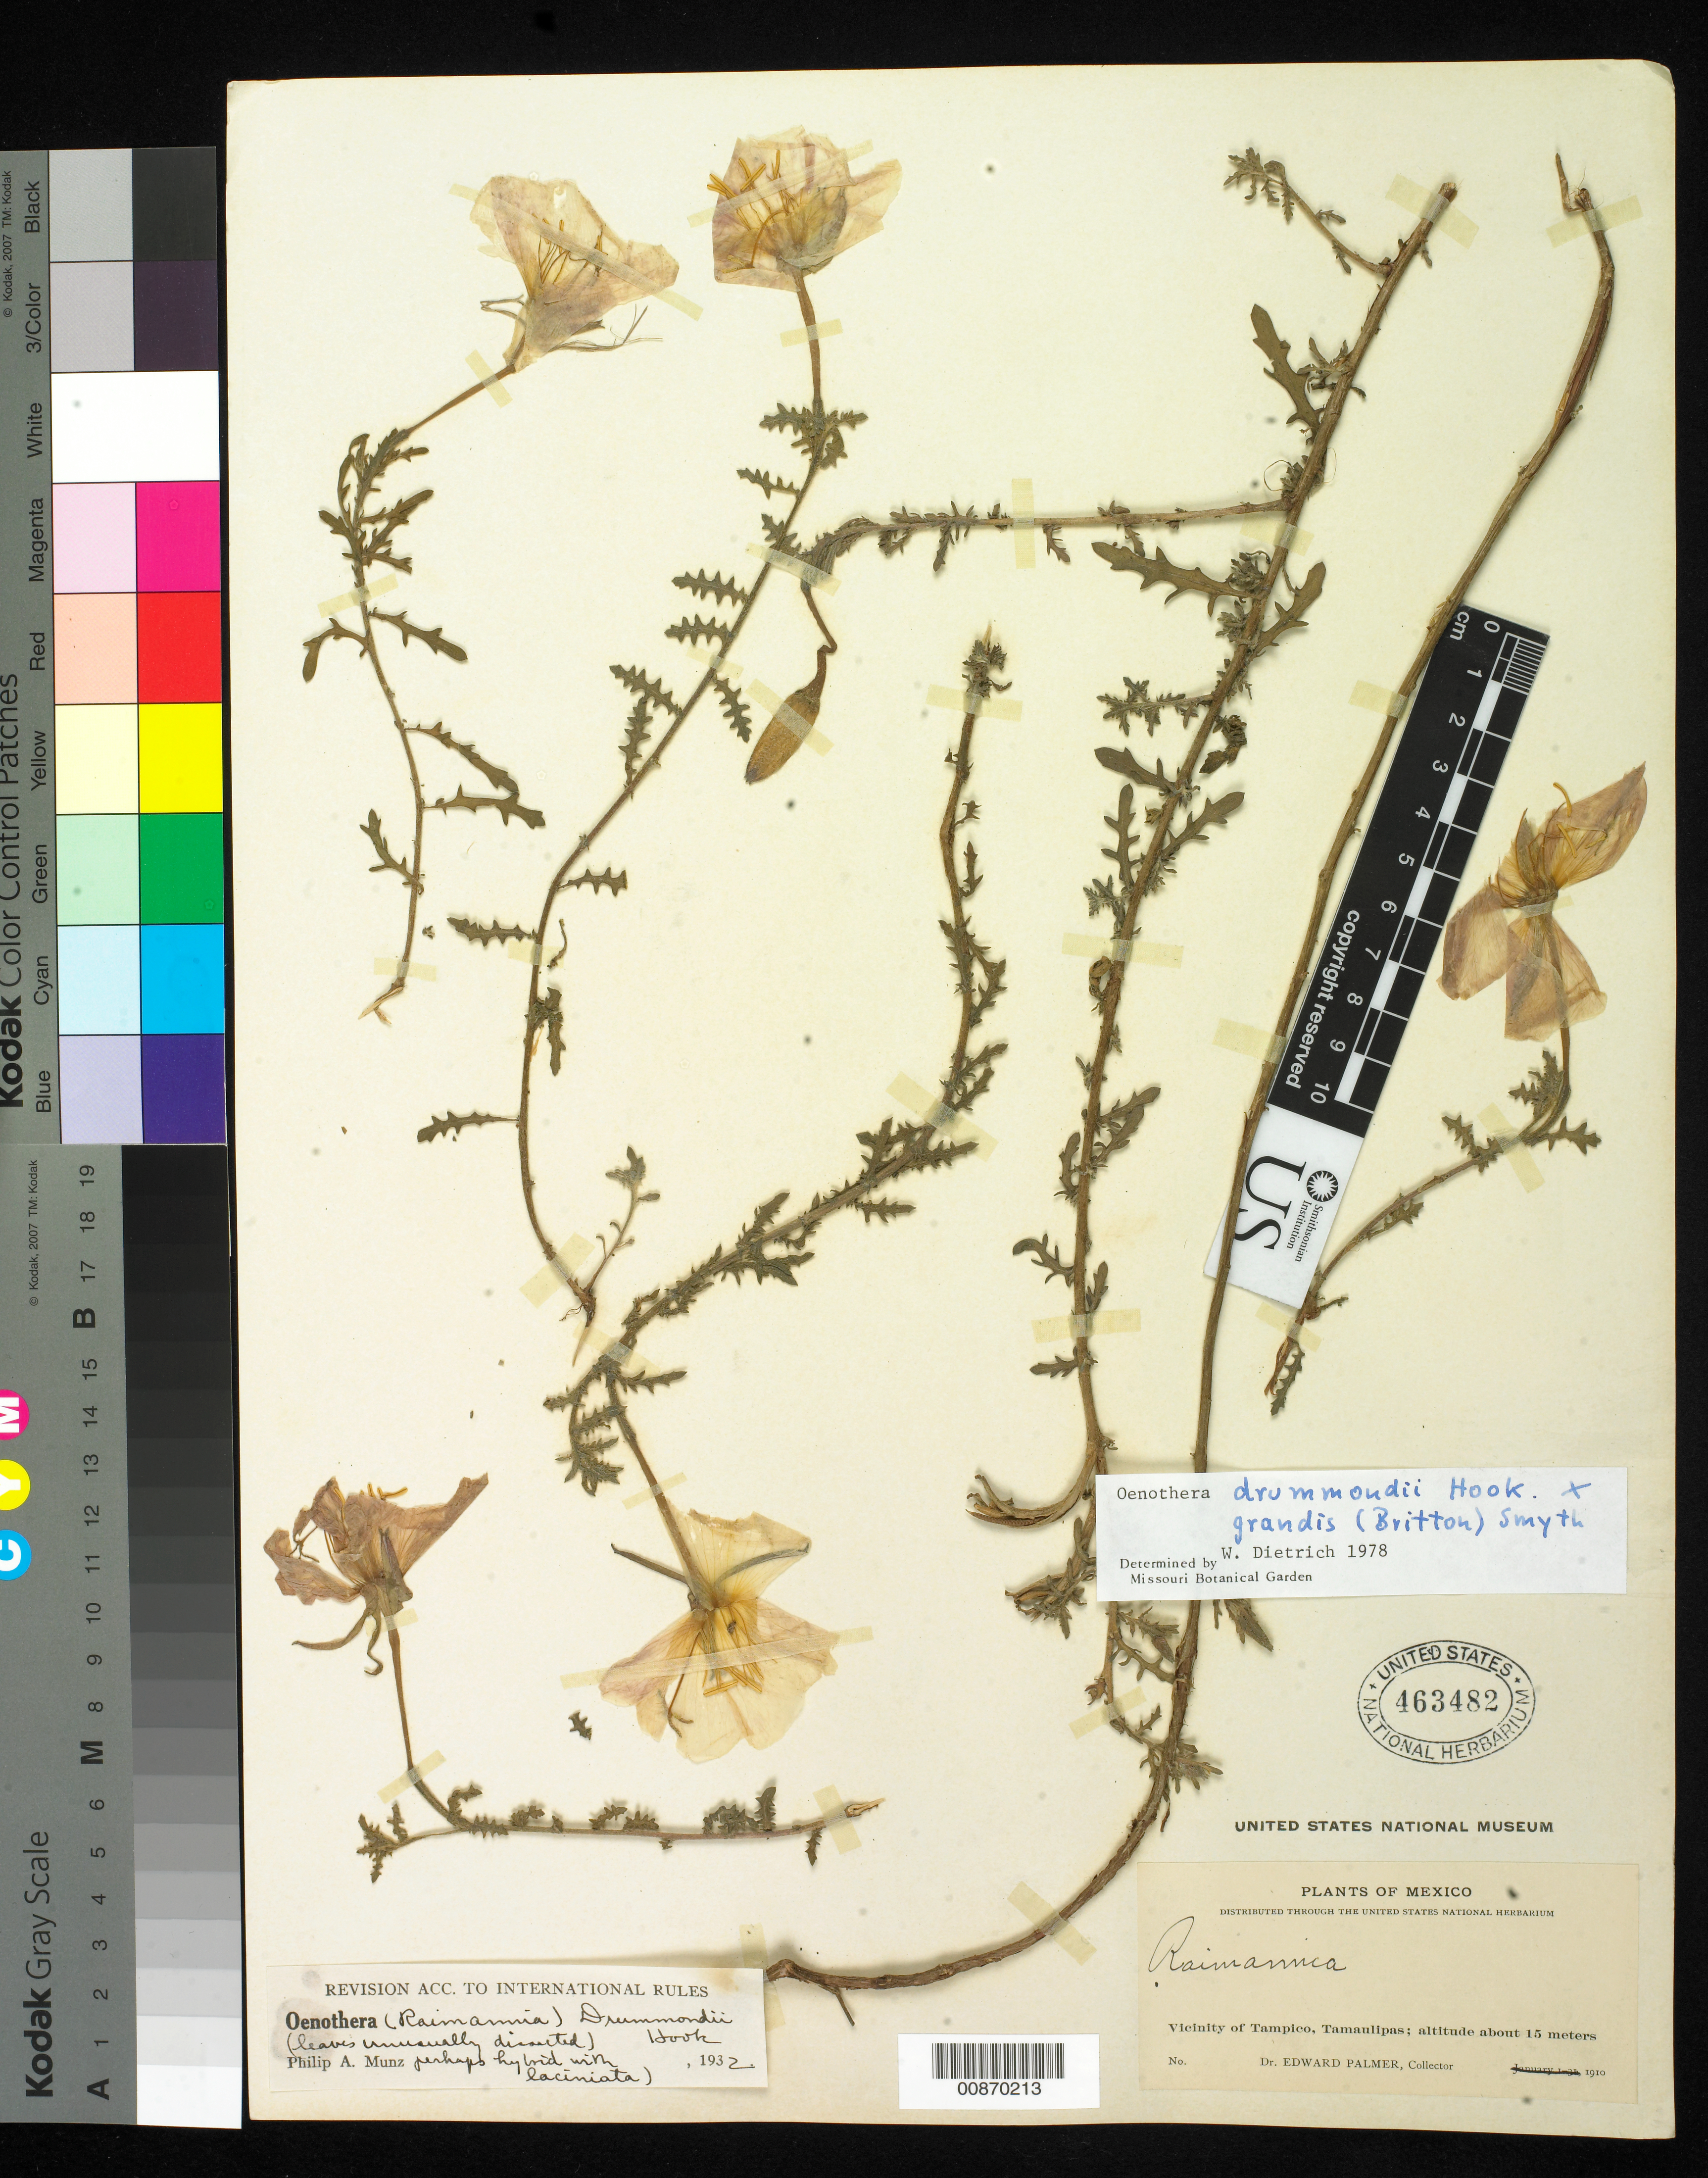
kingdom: Plantae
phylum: Tracheophyta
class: Magnoliopsida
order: Myrtales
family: Onagraceae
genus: Oenothera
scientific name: Oenothera drummondii subsp. drummondii x O. grandis (Britton) Smyth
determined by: Wagner, W. L., (BOT), Smithsonian Institution - National Museum of Natural History (UNITED STATES)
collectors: E. Palmer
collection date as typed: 1910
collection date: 1910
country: Mexico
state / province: Tamaulipas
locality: Vicinity of Tampico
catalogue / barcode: US 463482